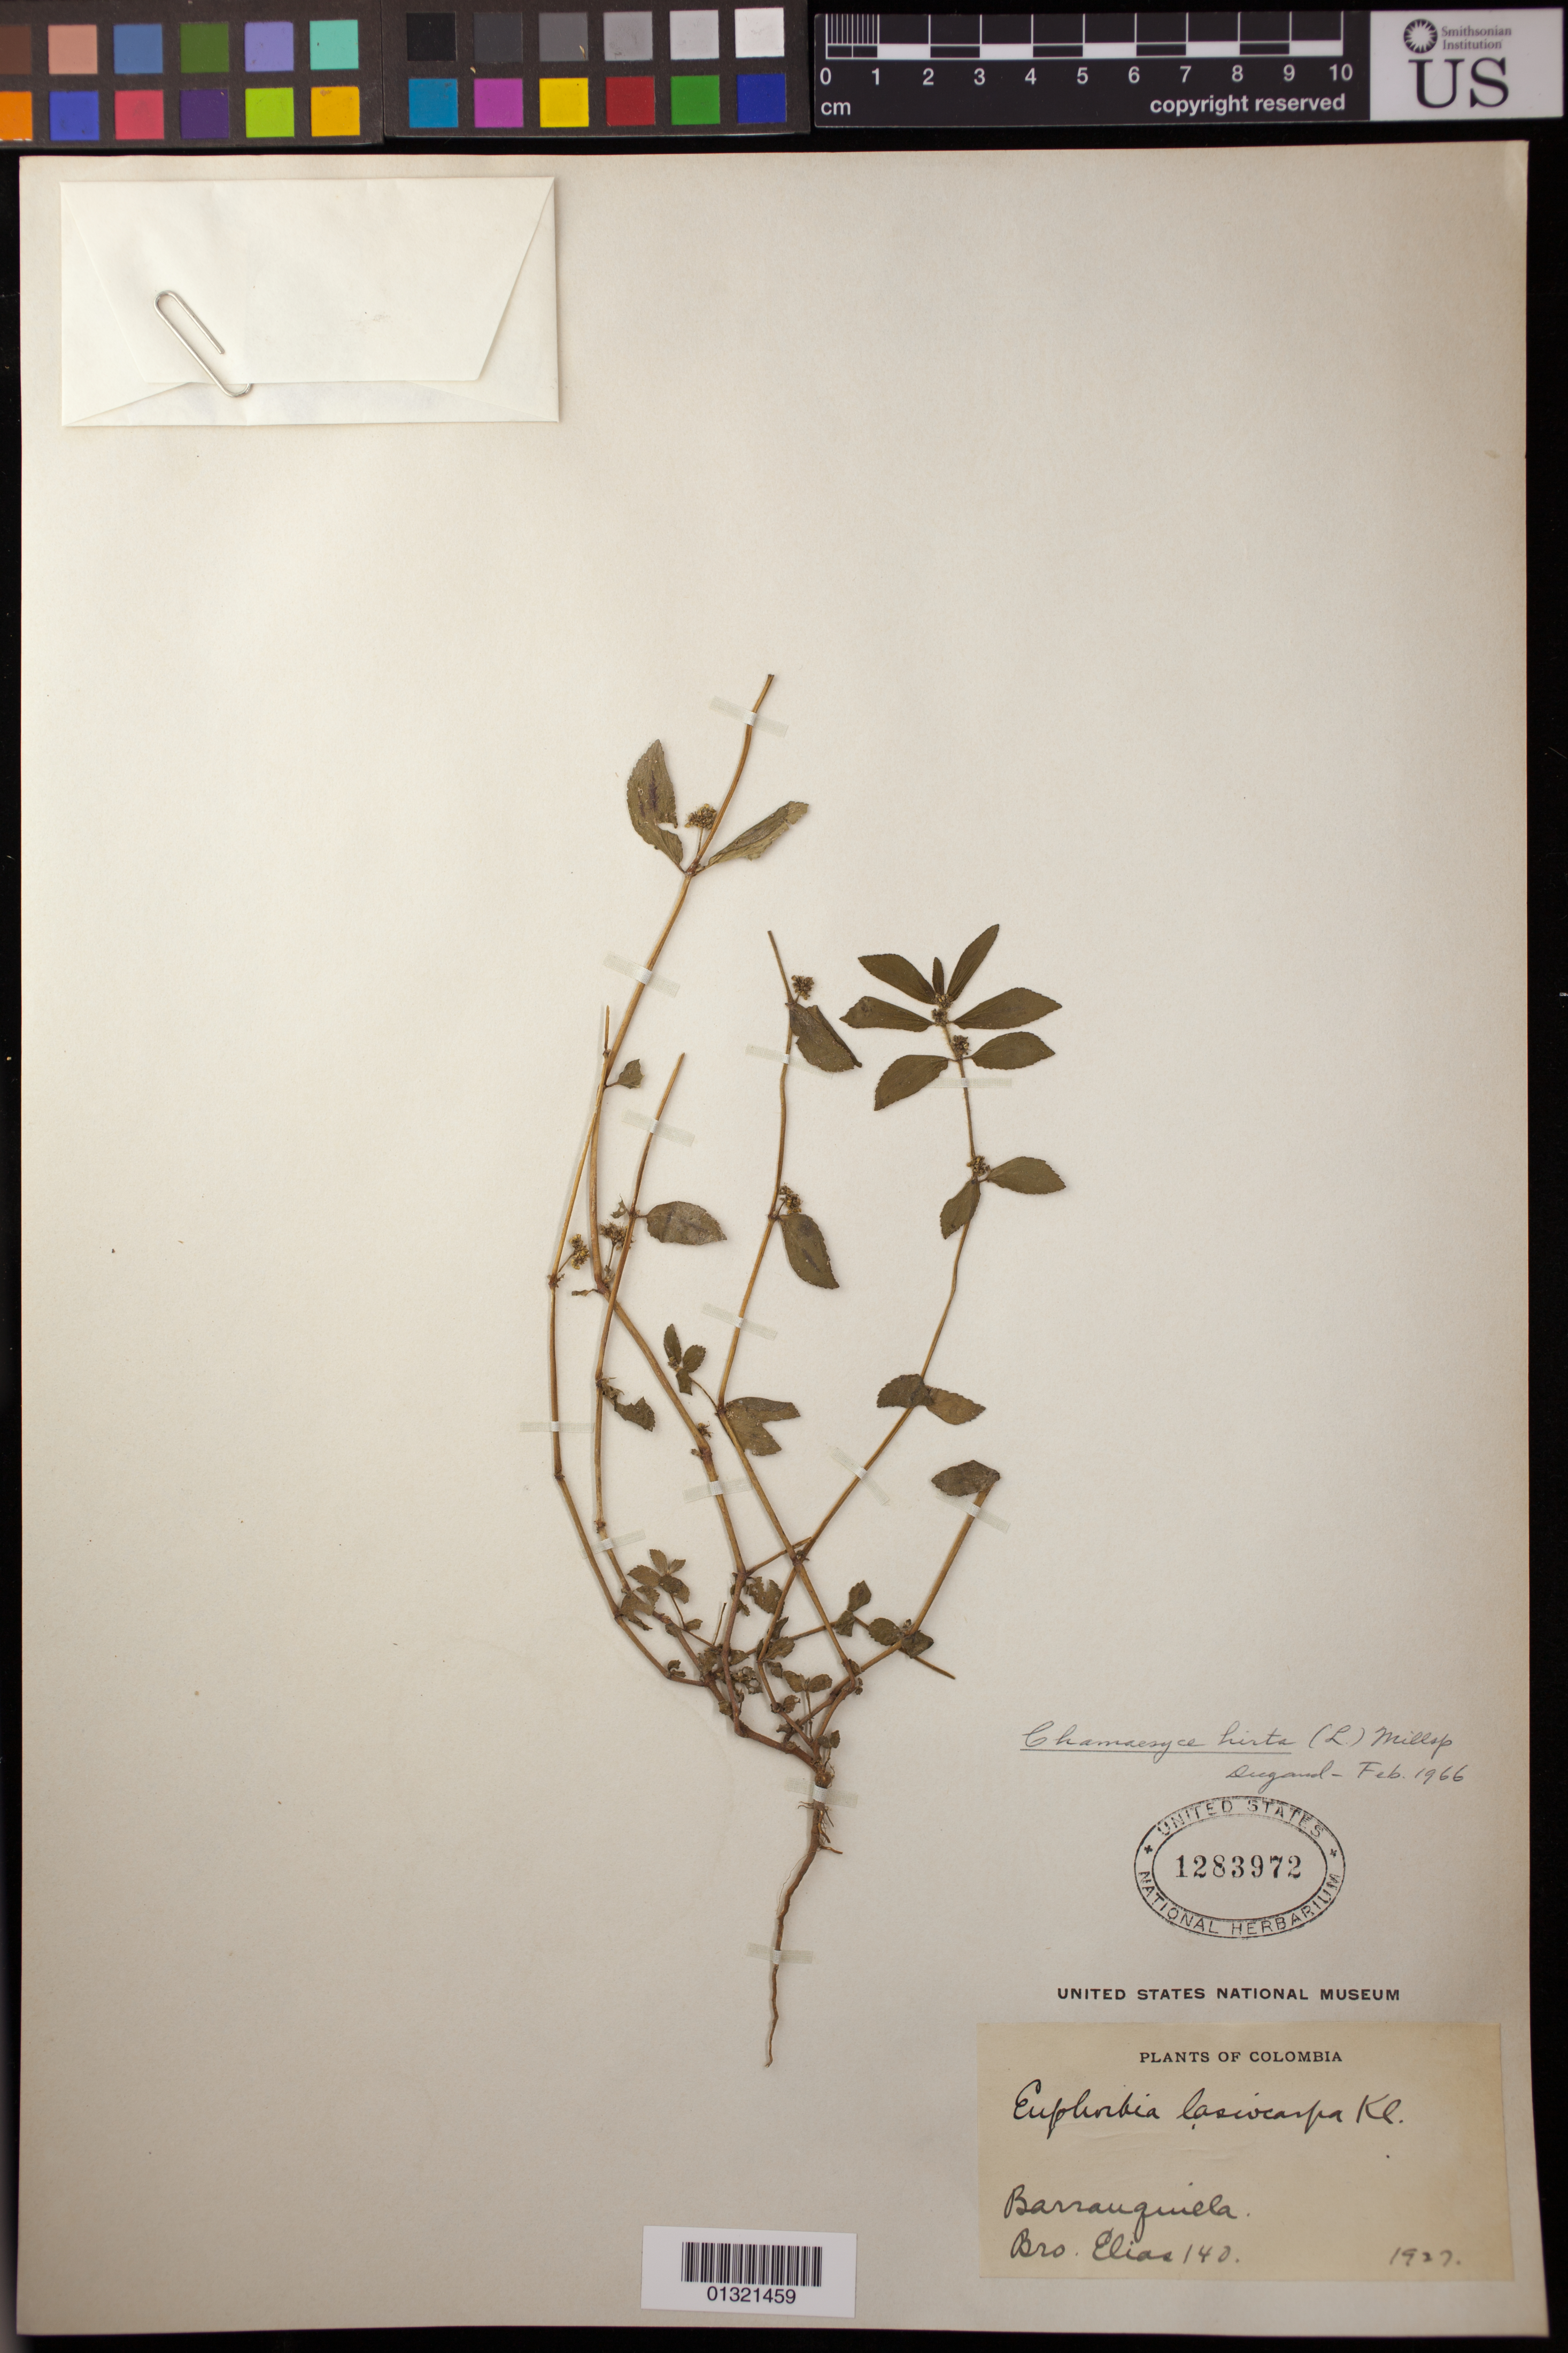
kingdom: Plantae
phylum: Tracheophyta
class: Magnoliopsida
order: Malpighiales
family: Euphorbiaceae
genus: Euphorbia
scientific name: Euphorbia hirta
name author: L.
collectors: Bro. Elias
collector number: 140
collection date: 1927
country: Colombia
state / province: Atlántico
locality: Barranquilla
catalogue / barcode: US 1283972